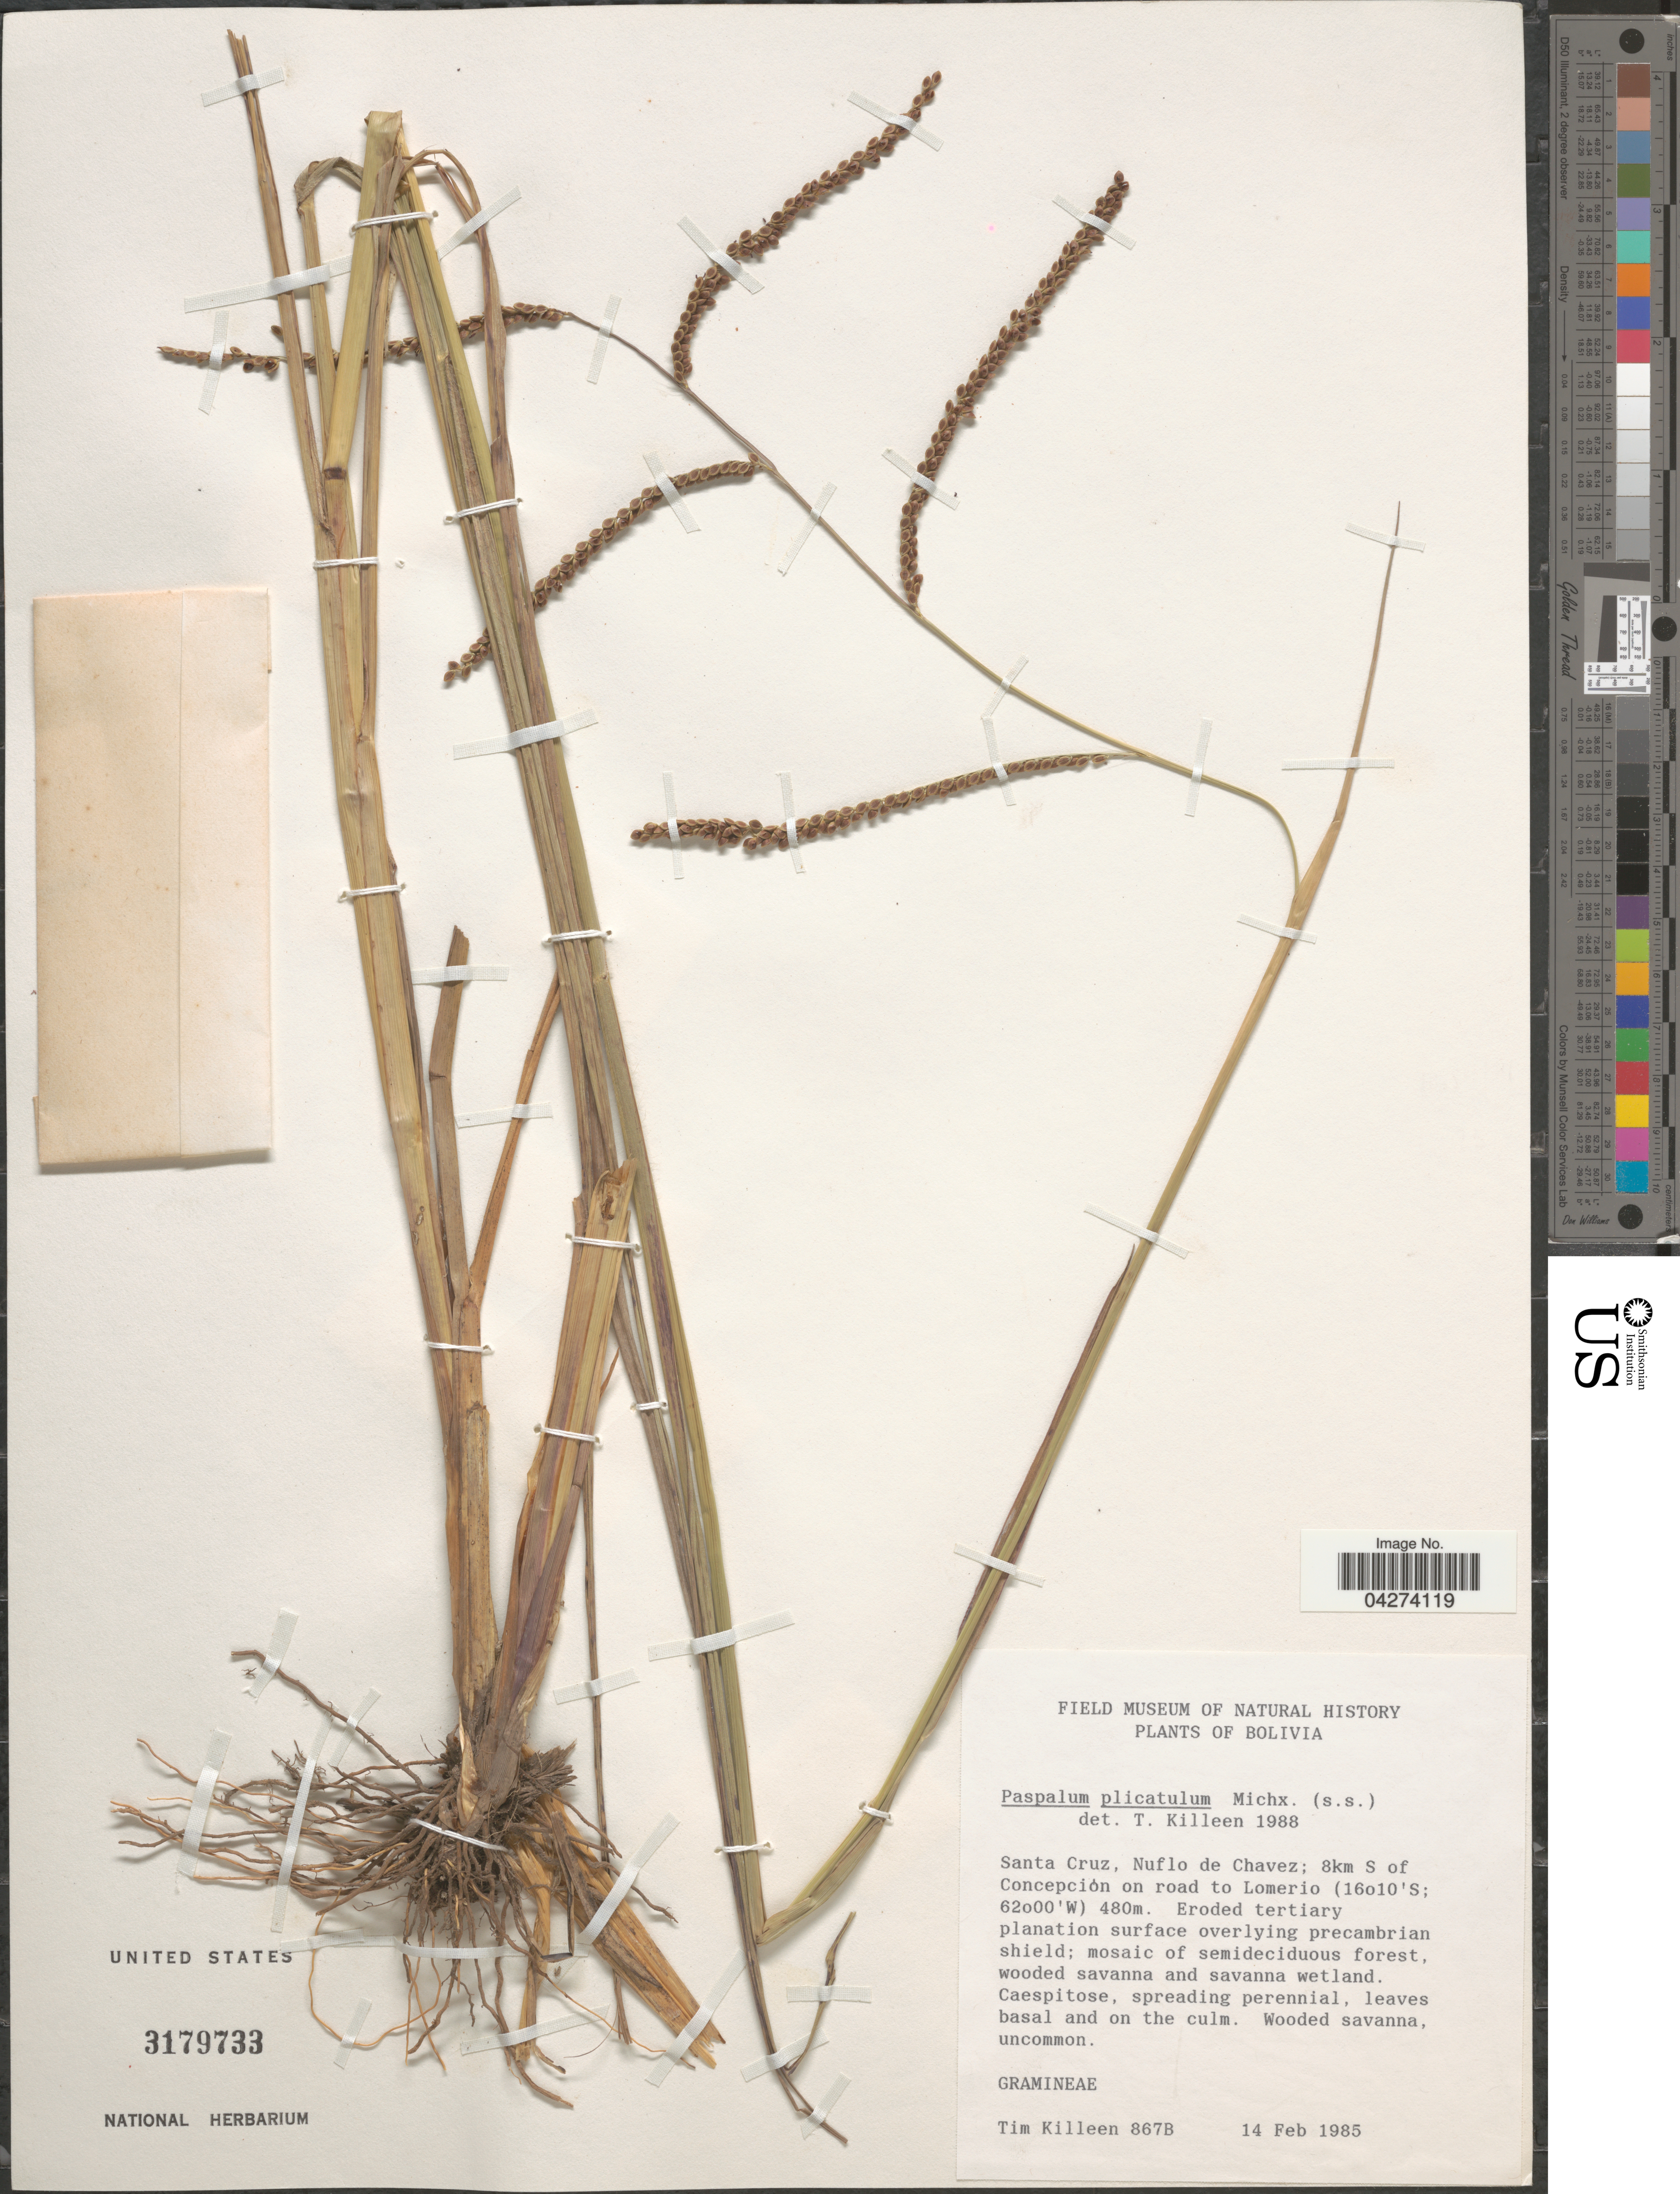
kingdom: Plantae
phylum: Tracheophyta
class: Liliopsida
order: Poales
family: Poaceae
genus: Paspalum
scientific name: Paspalum plicatulum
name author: Michx.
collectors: T. J. Killeen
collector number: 867B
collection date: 1985-02-14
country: Bolivia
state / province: Santa Cruz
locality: Nuflo de Chavez; 8km S of Concepción on road to Lomerio.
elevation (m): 480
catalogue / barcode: US 3179733